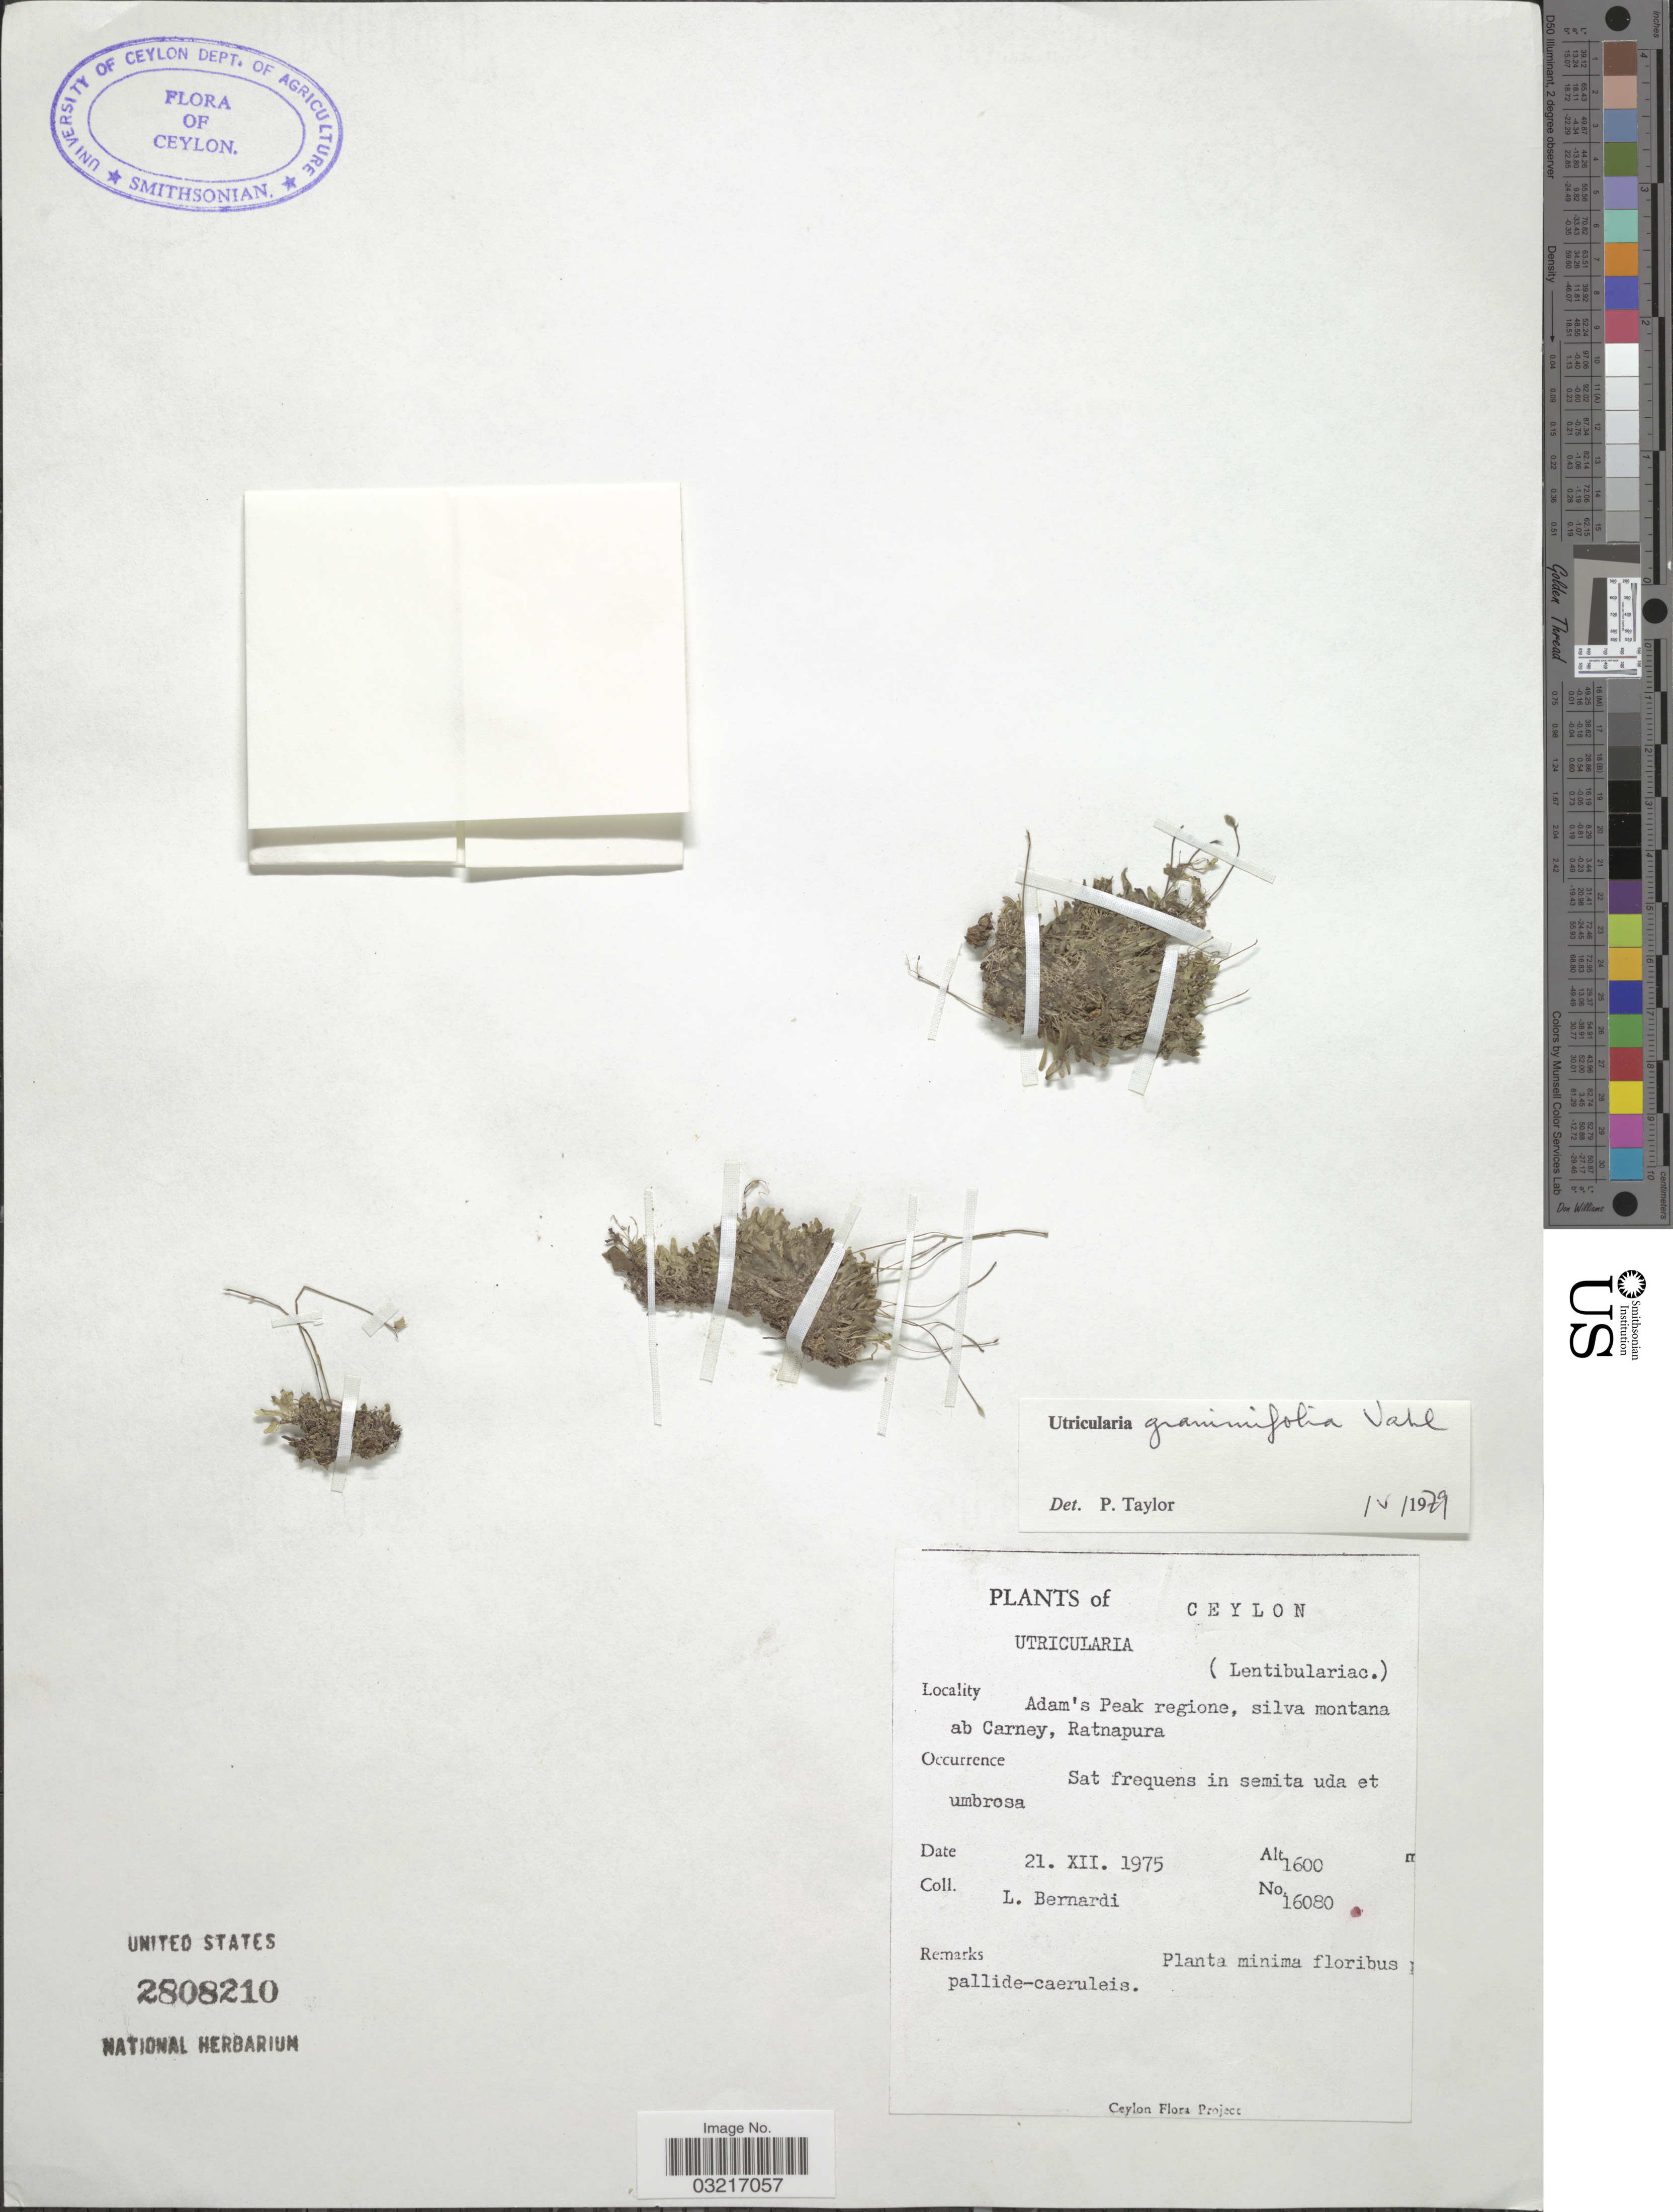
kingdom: Plantae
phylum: Tracheophyta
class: Magnoliopsida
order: Lamiales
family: Lentibulariaceae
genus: Utricularia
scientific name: Utricularia graminifolia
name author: Vahl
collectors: L. Bernardi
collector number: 16080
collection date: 1975-12-21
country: Sri Lanka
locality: Ceylon, Adam's Peak regione, silva montana ab Carney, Ratnapura.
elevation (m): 1600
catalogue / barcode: US 2808210